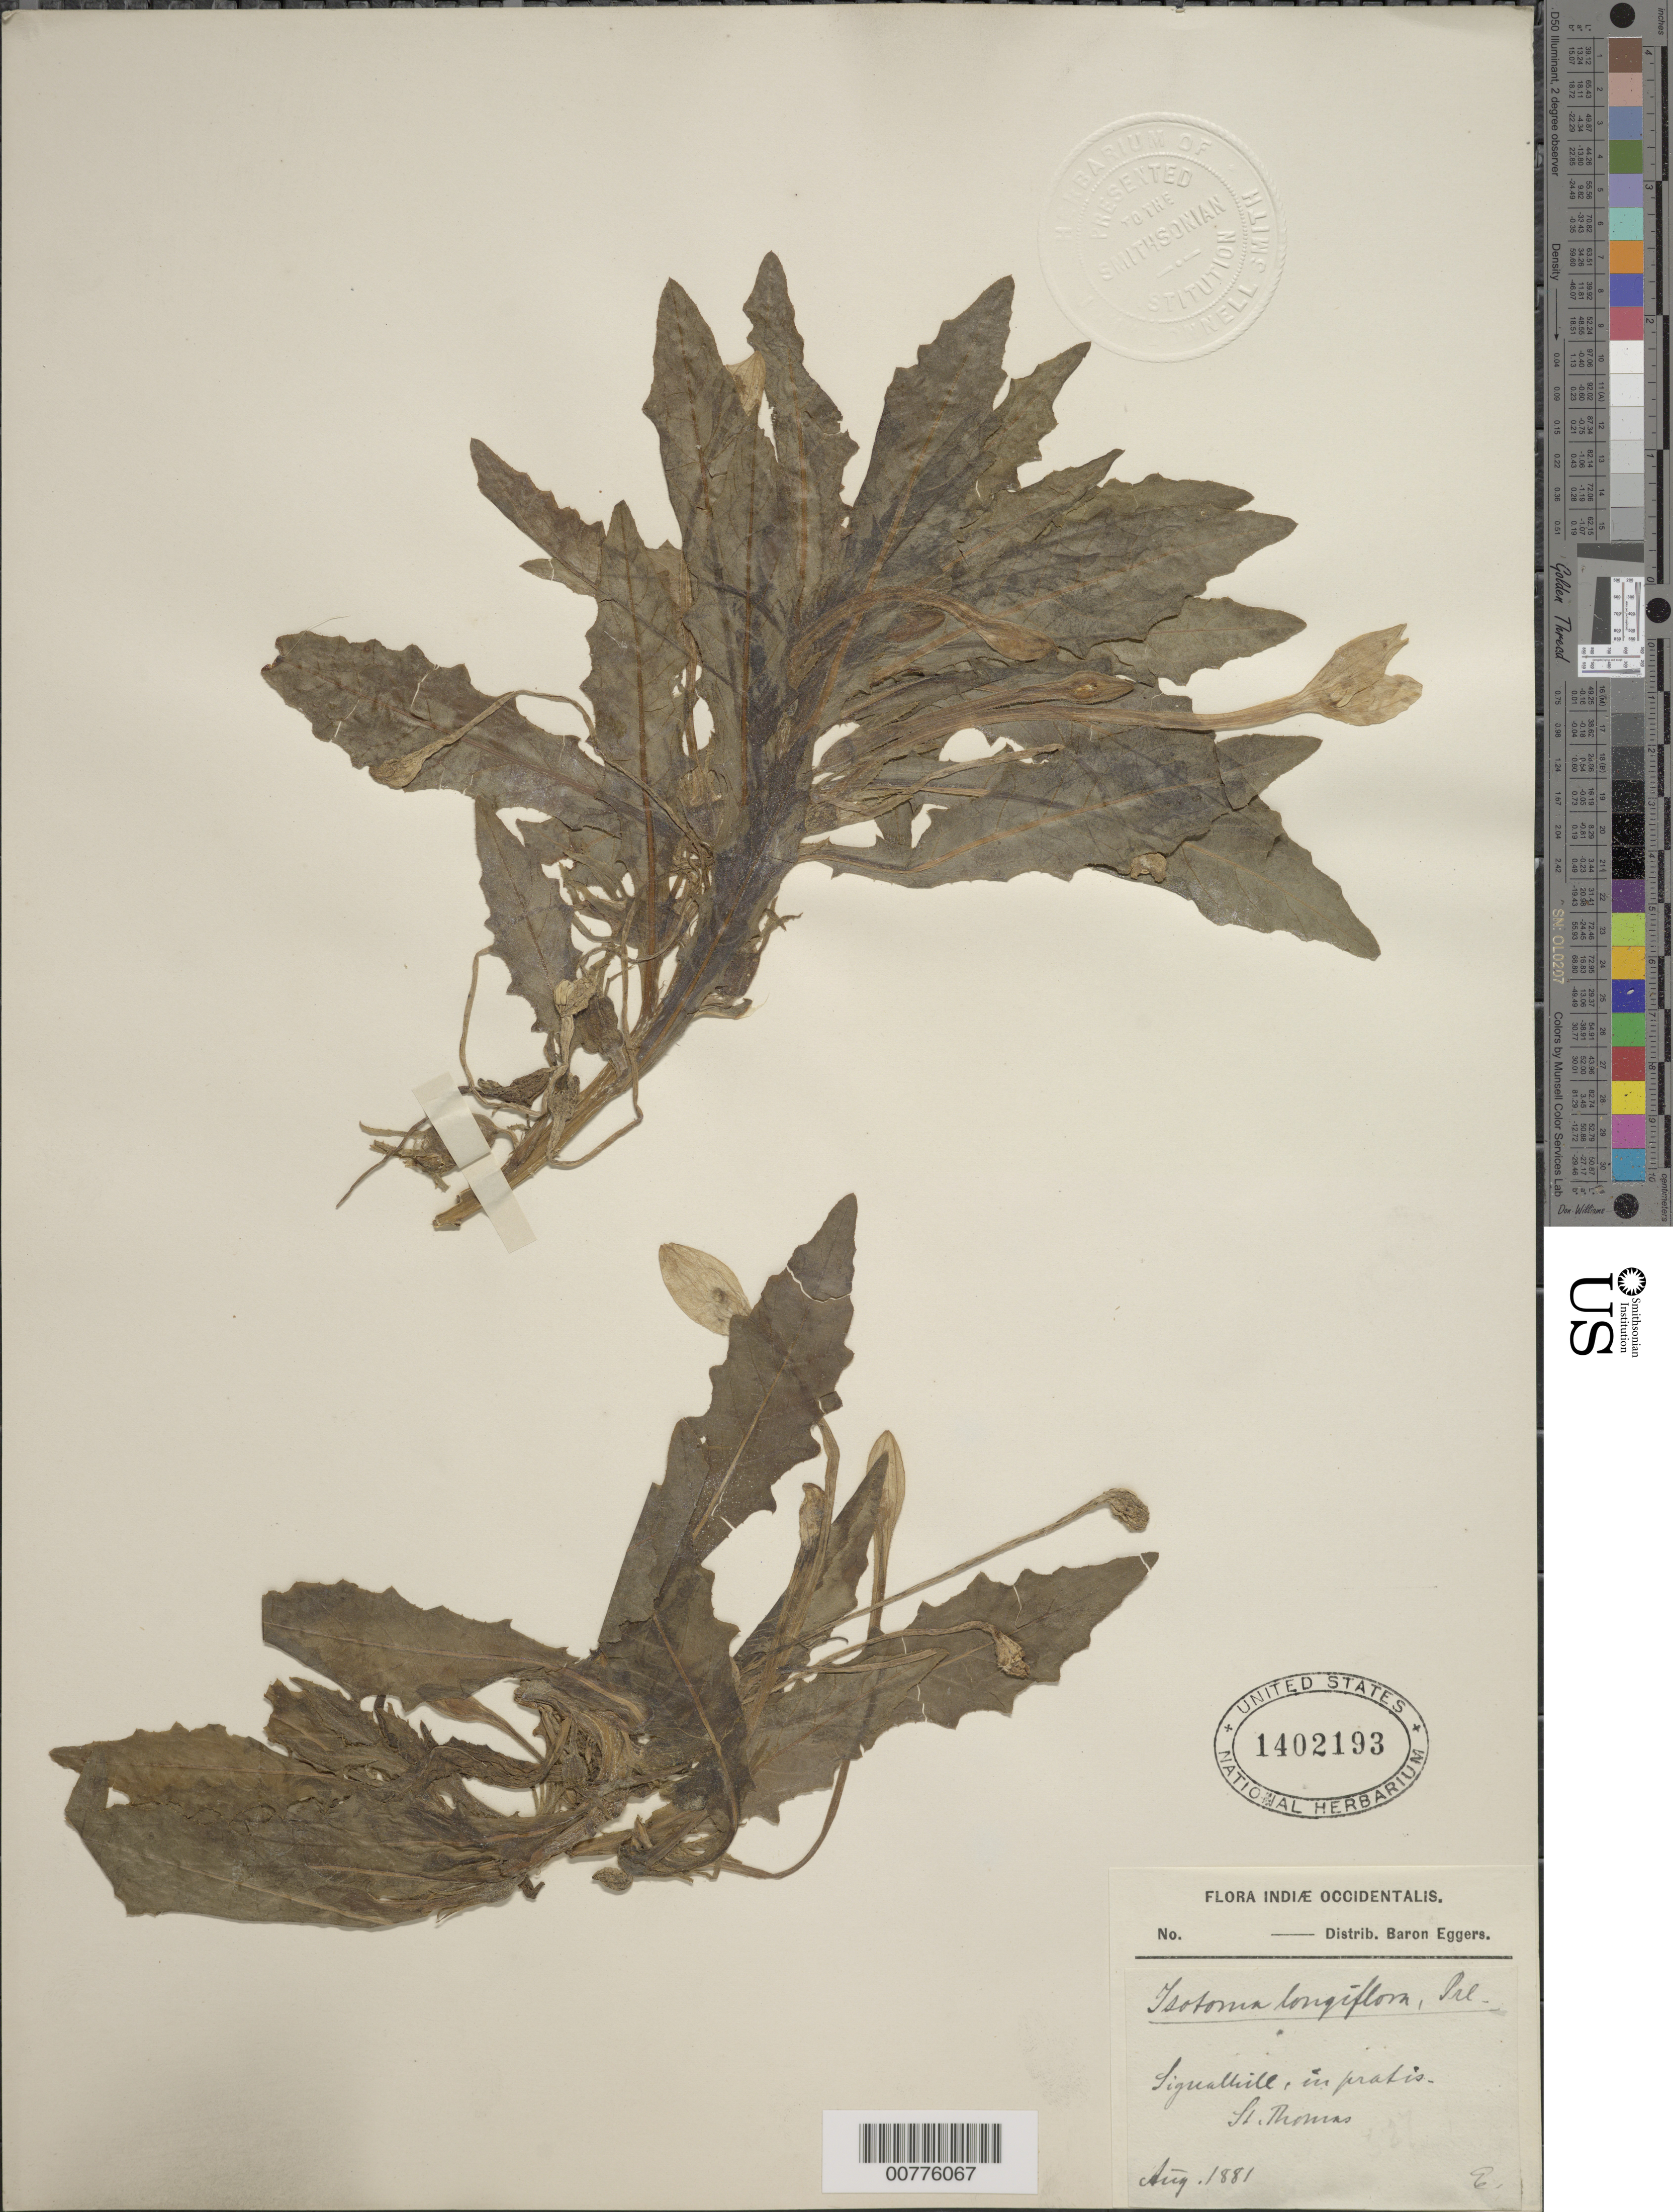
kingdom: Plantae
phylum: Tracheophyta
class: Magnoliopsida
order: Asterales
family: Campanulaceae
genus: Isotoma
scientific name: Isotoma longiflora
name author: (L.) C. Presl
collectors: H. F. A. von Eggers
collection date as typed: Aug 1881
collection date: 1881-08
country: U.S. Virgin Islands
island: St. Thomas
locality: Signal hill [sic], in pratis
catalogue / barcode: US 1402193